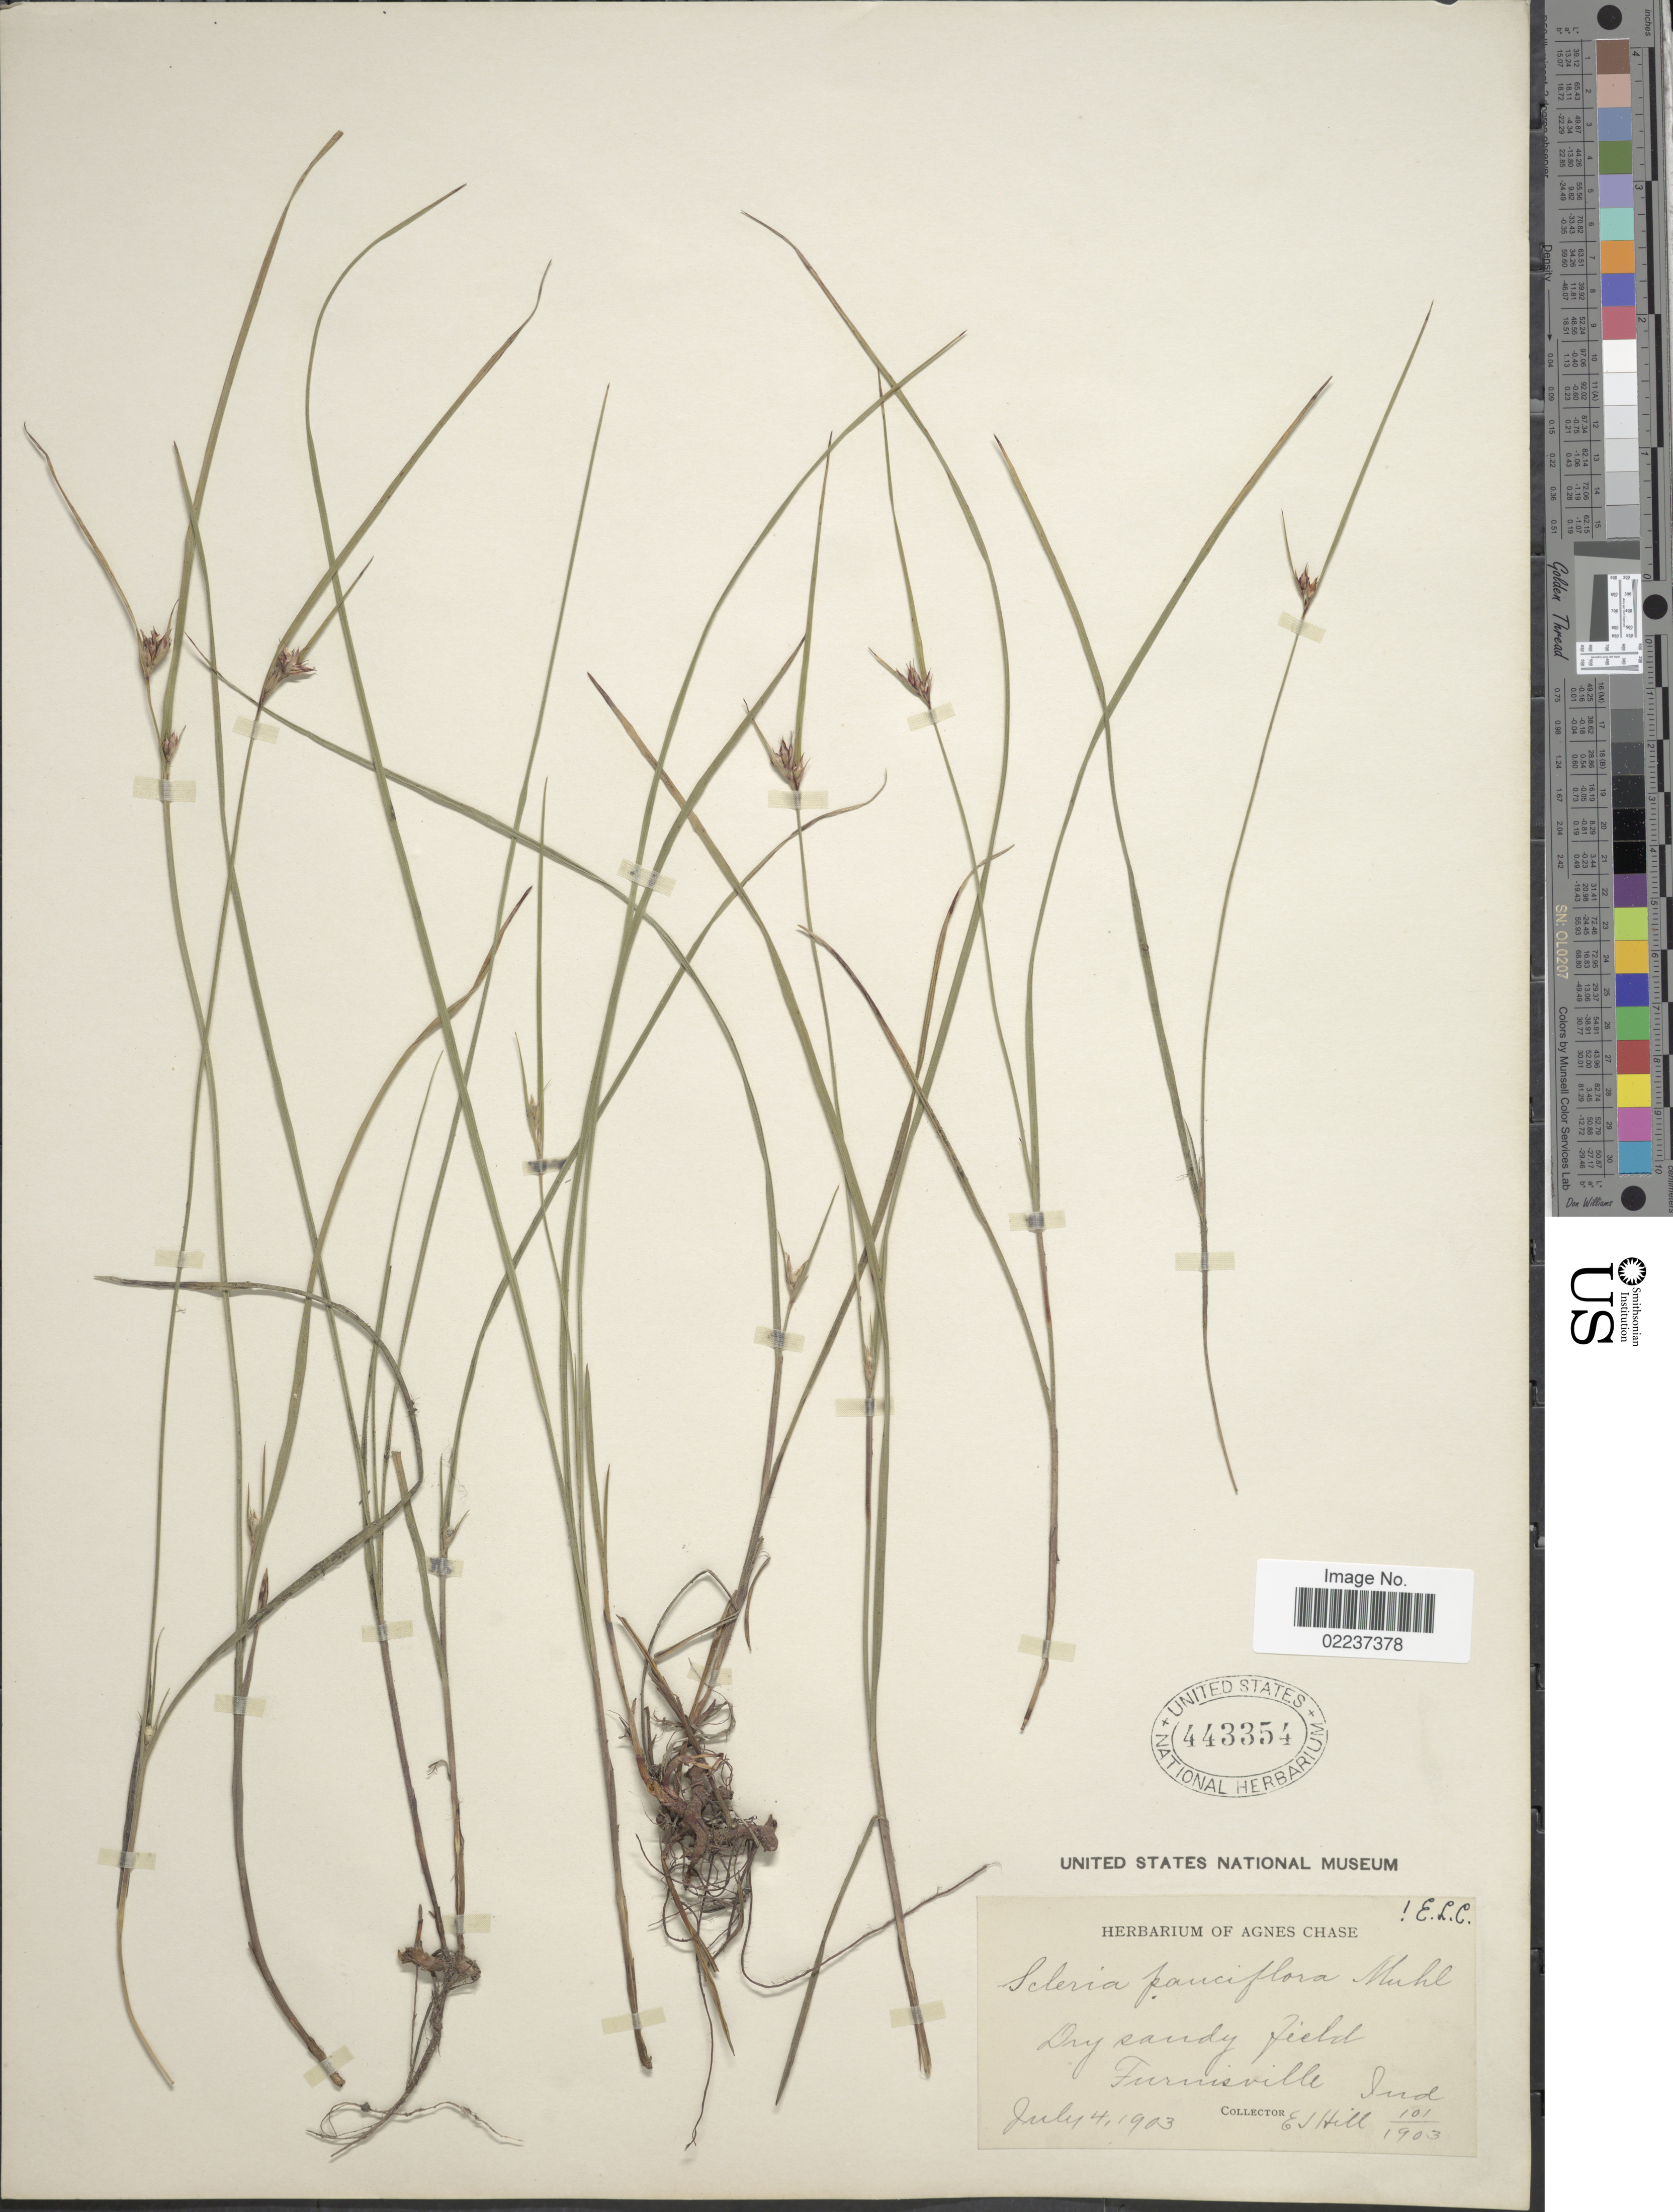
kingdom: Plantae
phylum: Tracheophyta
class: Liliopsida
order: Poales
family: Cyperaceae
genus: Scleria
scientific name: Scleria pauciflora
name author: Muhl. ex Willd.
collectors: E. J. Hill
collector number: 101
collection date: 1903-07-04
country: United States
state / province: Indiana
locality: Furnessville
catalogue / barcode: US 443354